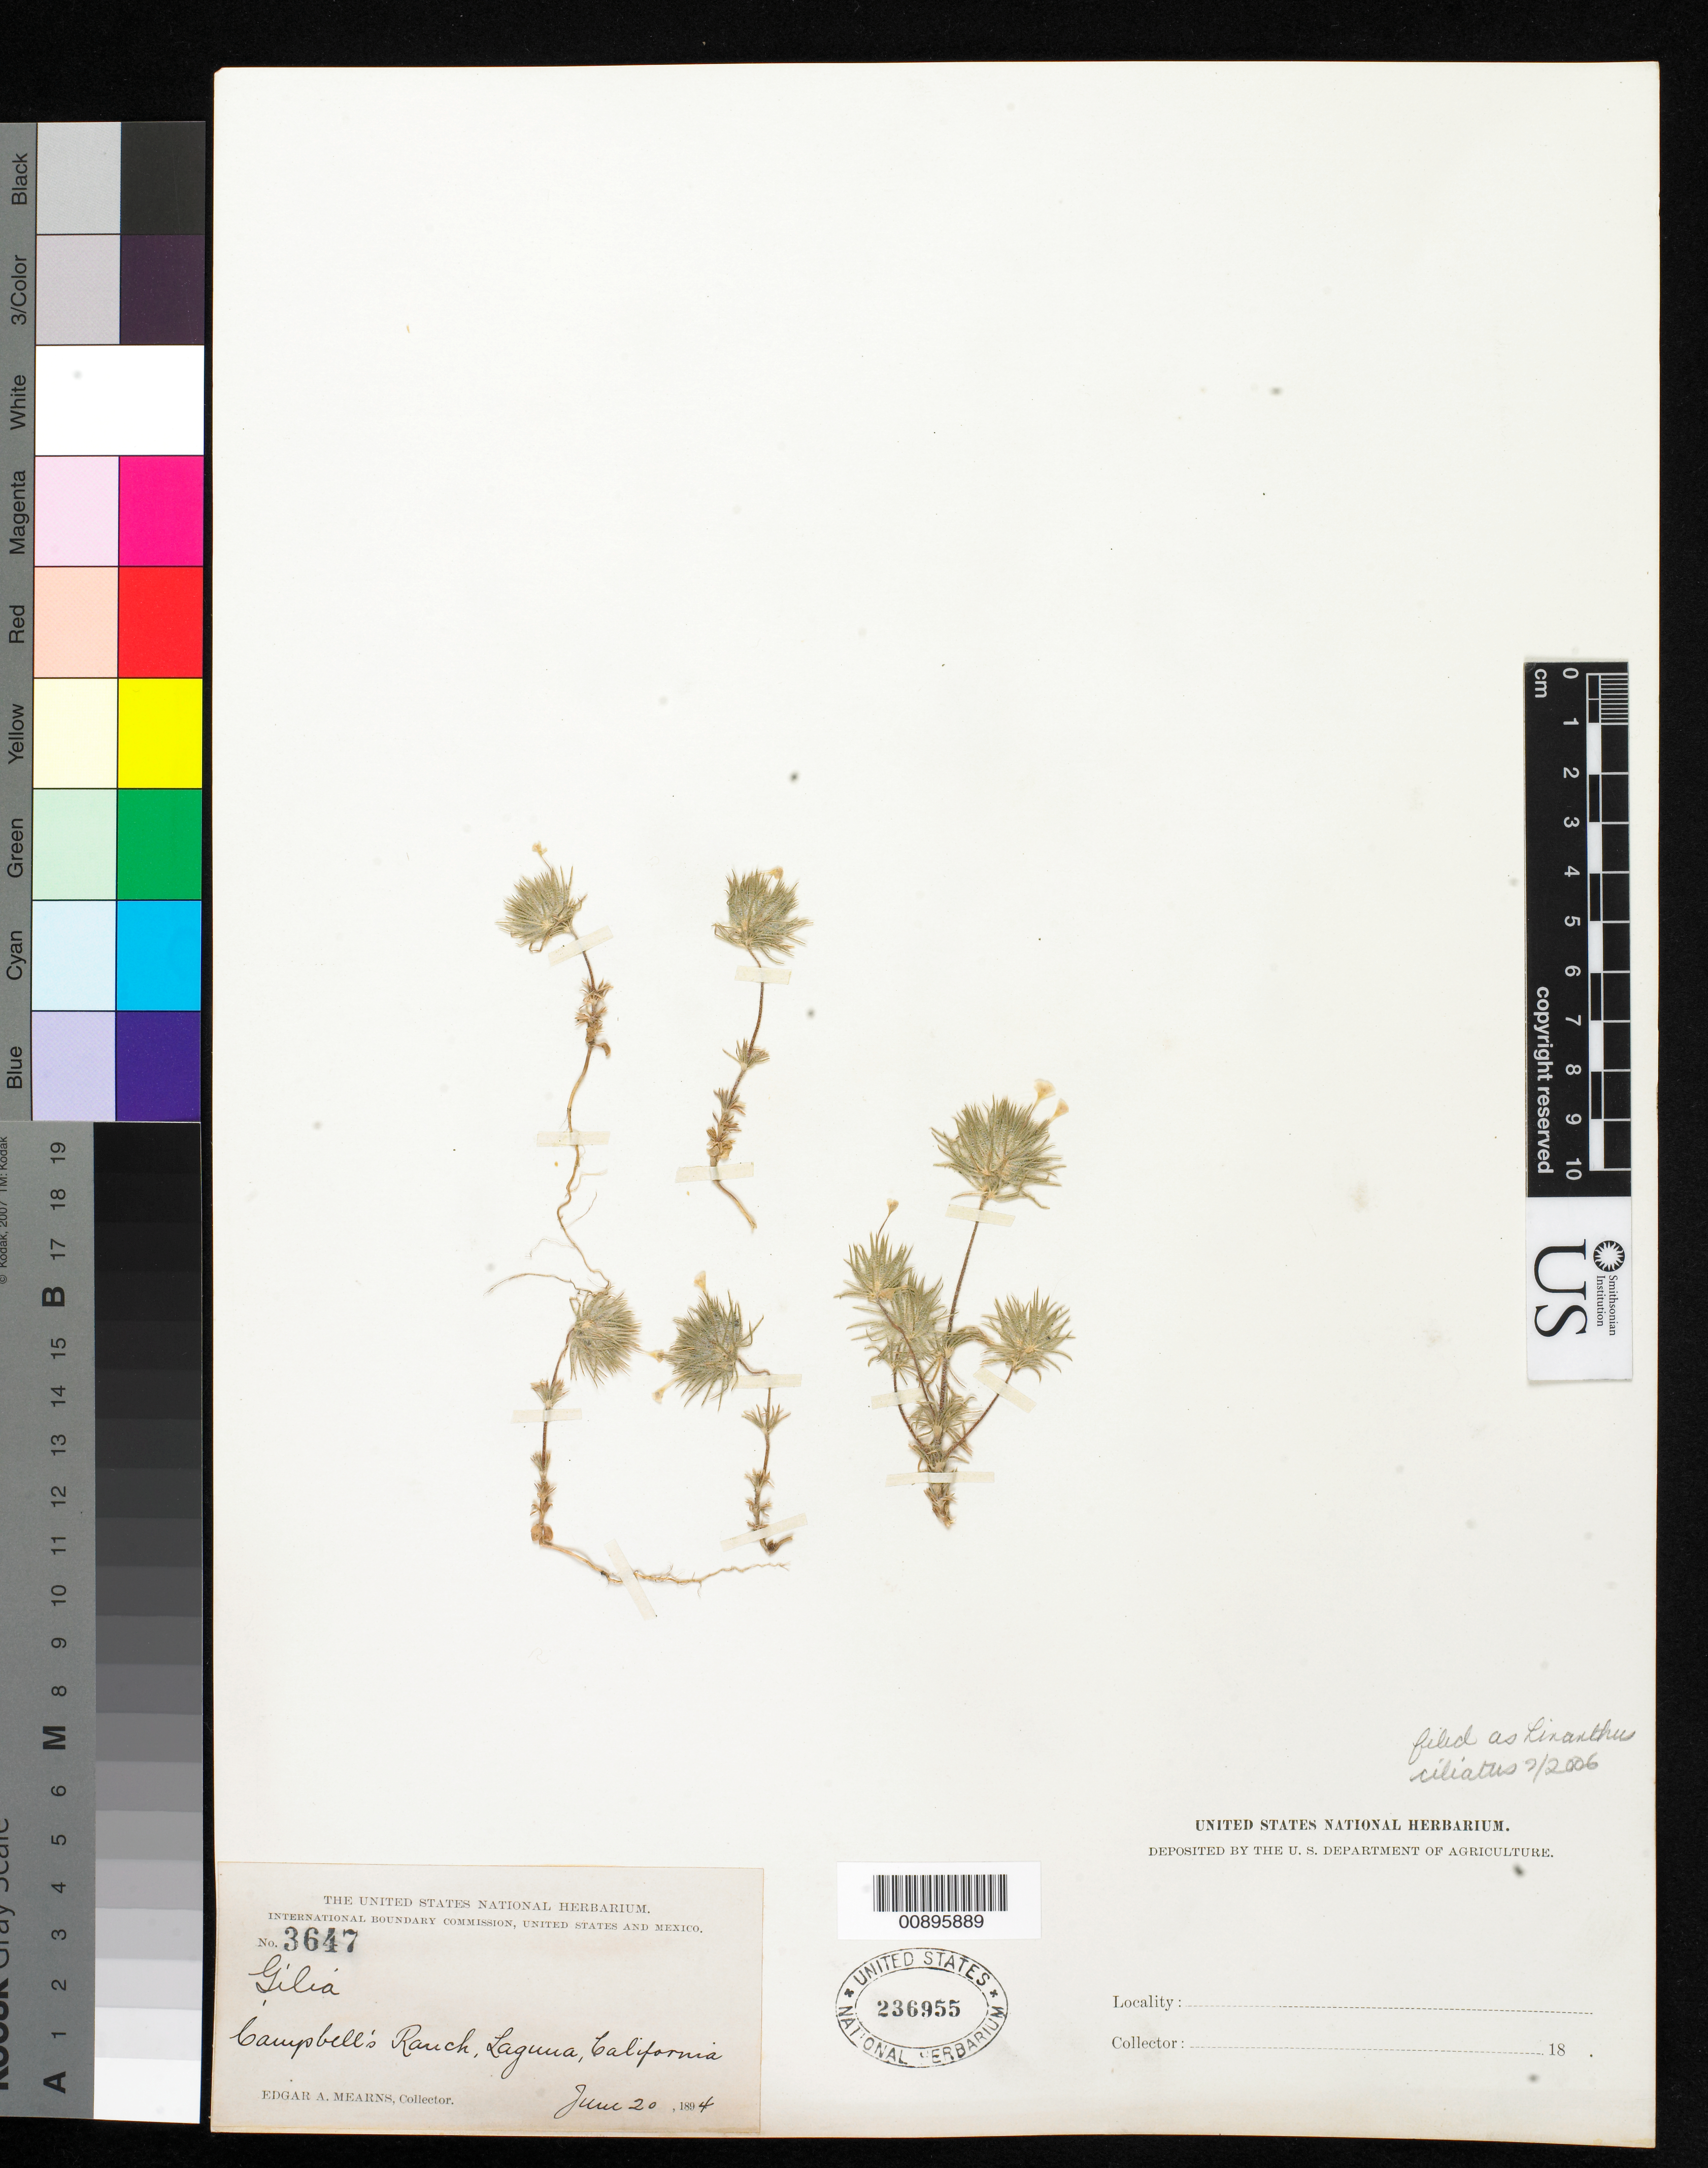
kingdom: Plantae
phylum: Tracheophyta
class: Magnoliopsida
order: Ericales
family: Polemoniaceae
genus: Leptosiphon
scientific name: Leptosiphon ciliatus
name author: (Benth.) Jeps.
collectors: E. A. Mearns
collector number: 3647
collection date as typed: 20 Jun 1894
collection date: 1894-06-20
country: United States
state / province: California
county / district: Orange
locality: Campbell's Ranch, Laguna, California.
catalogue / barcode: US 236955